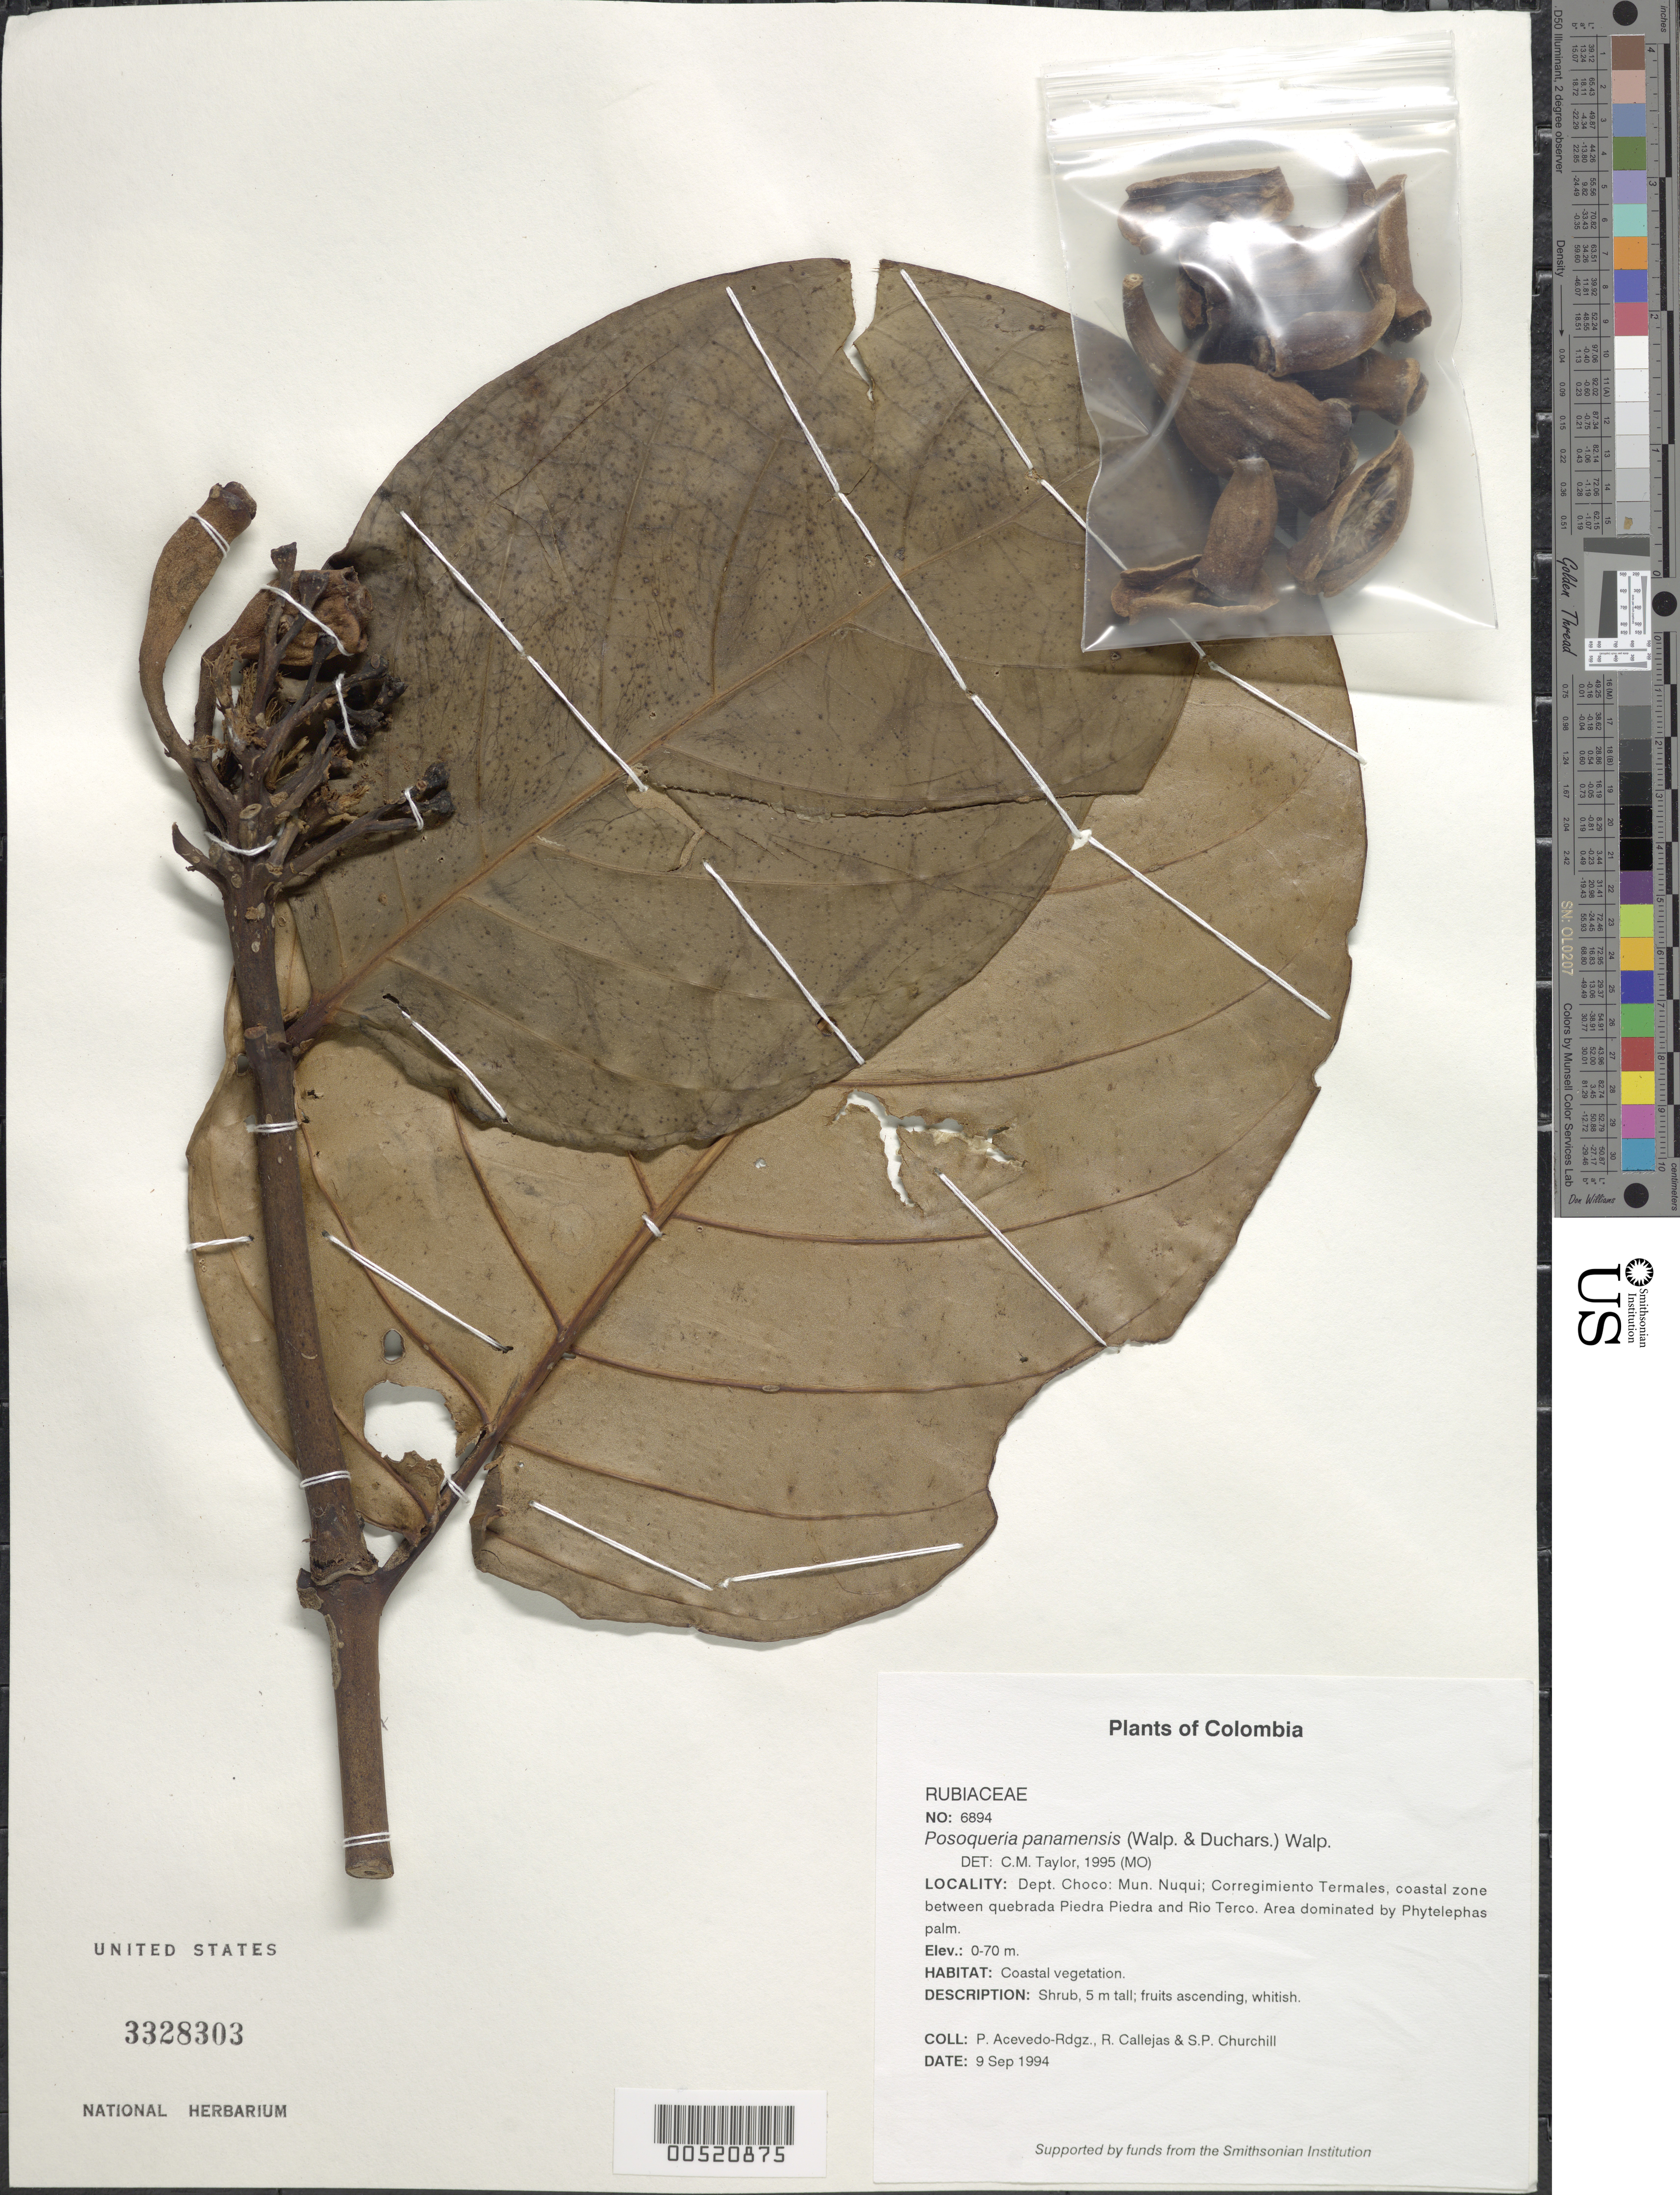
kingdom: Plantae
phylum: Tracheophyta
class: Magnoliopsida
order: Gentianales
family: Rubiaceae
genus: Posoqueria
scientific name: Posoqueria panamensis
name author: (Walp. & Duchass.) Walp.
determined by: Taylor, Charlotte M.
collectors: P. Acevedo-Rodr., R. Callejas & S. Churchill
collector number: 6894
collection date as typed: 09 Sep 1994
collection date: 1994-09-09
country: Colombia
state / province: Chocó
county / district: Nuqui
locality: Depart. Choco; Mun. Nuqui; Corregimiento Termales, coastal zone between quebrada Piedra Piedra and Río Terco. Area dominated by Phytelephas palm.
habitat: Coastal vegetation.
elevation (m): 0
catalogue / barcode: US 3328303